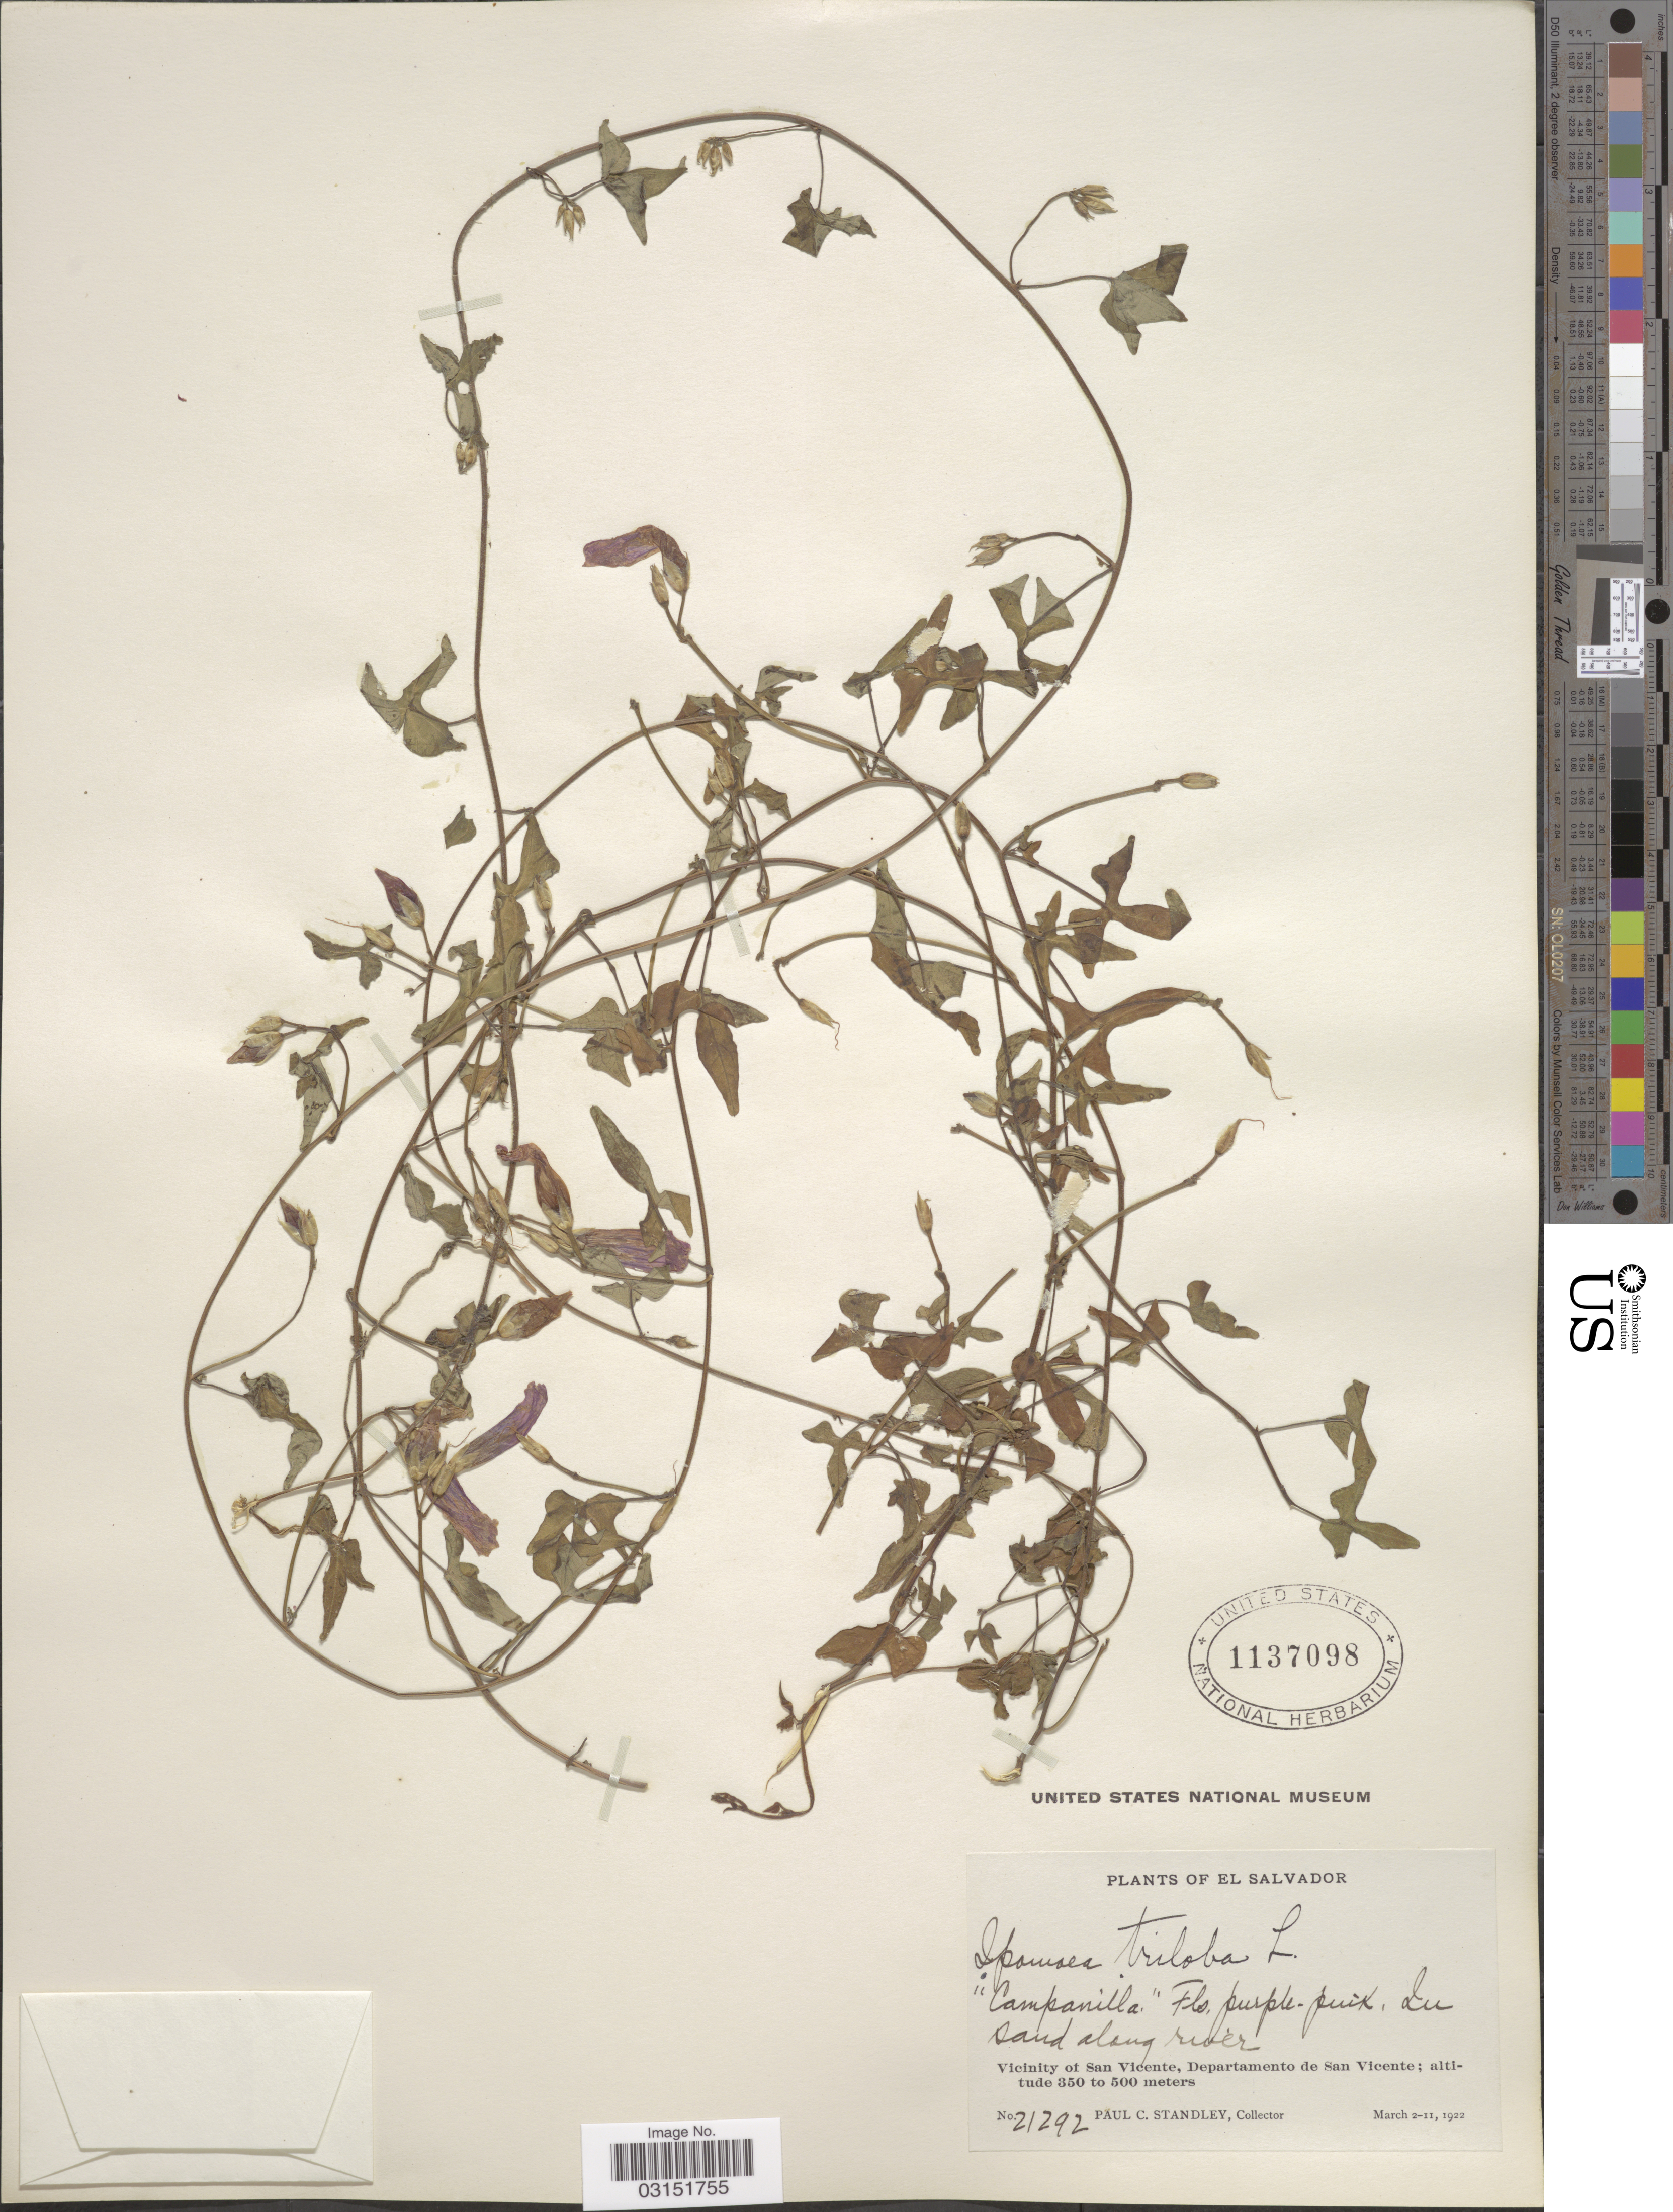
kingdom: Plantae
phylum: Tracheophyta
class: Magnoliopsida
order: Solanales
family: Convolvulaceae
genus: Ipomoea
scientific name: Ipomoea triloba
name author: L.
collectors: P. C. Standley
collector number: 21292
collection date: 1922-03-02/1922-03-11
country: El Salvador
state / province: San Vincente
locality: Vicinity of San Vicente, Departamento de San Vicente.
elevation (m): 350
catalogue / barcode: US 1137098